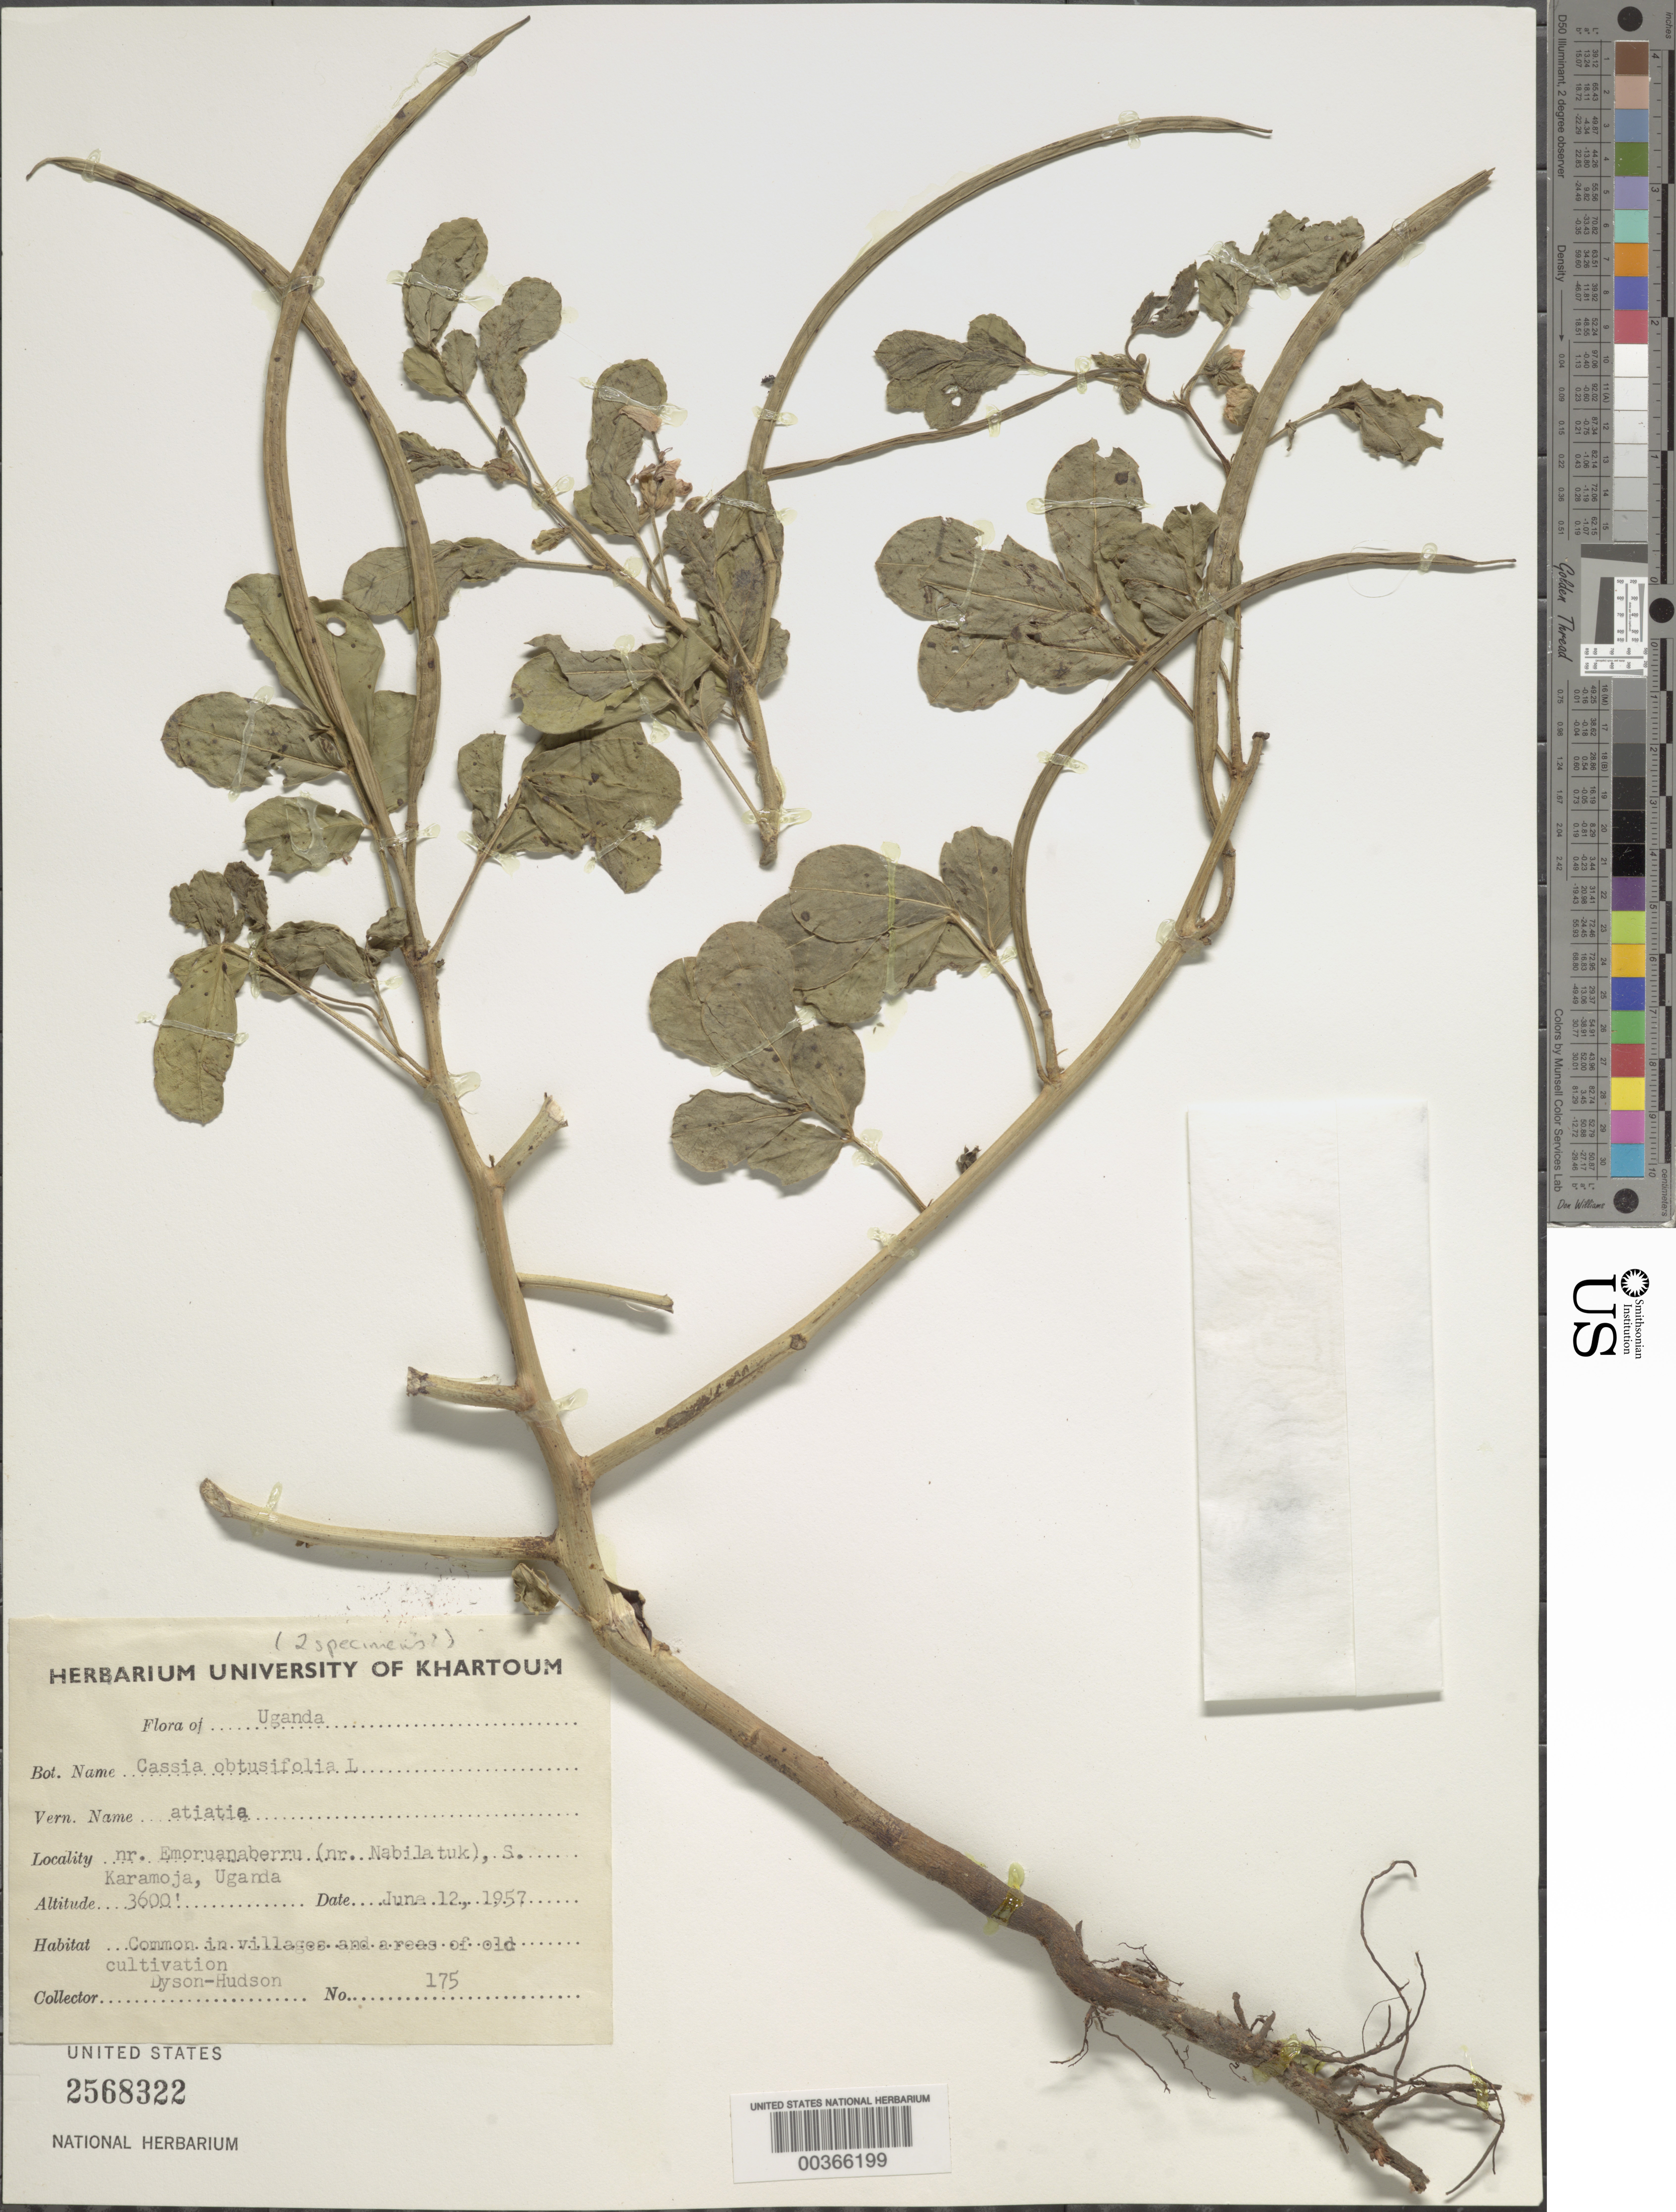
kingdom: Plantae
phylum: Tracheophyta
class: Magnoliopsida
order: Fabales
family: Fabaceae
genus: Senna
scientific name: Senna obtusifolia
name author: (L.) H.S. Irwin & Barneby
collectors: Dyson-Hudson, --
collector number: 175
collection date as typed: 12 Jun 1957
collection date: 1957-06-12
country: Uganda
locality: Near emoruanaberru (near nabilatuk) s karamoja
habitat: In villages and areas of old cultivation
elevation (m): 1097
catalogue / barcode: US 2568322